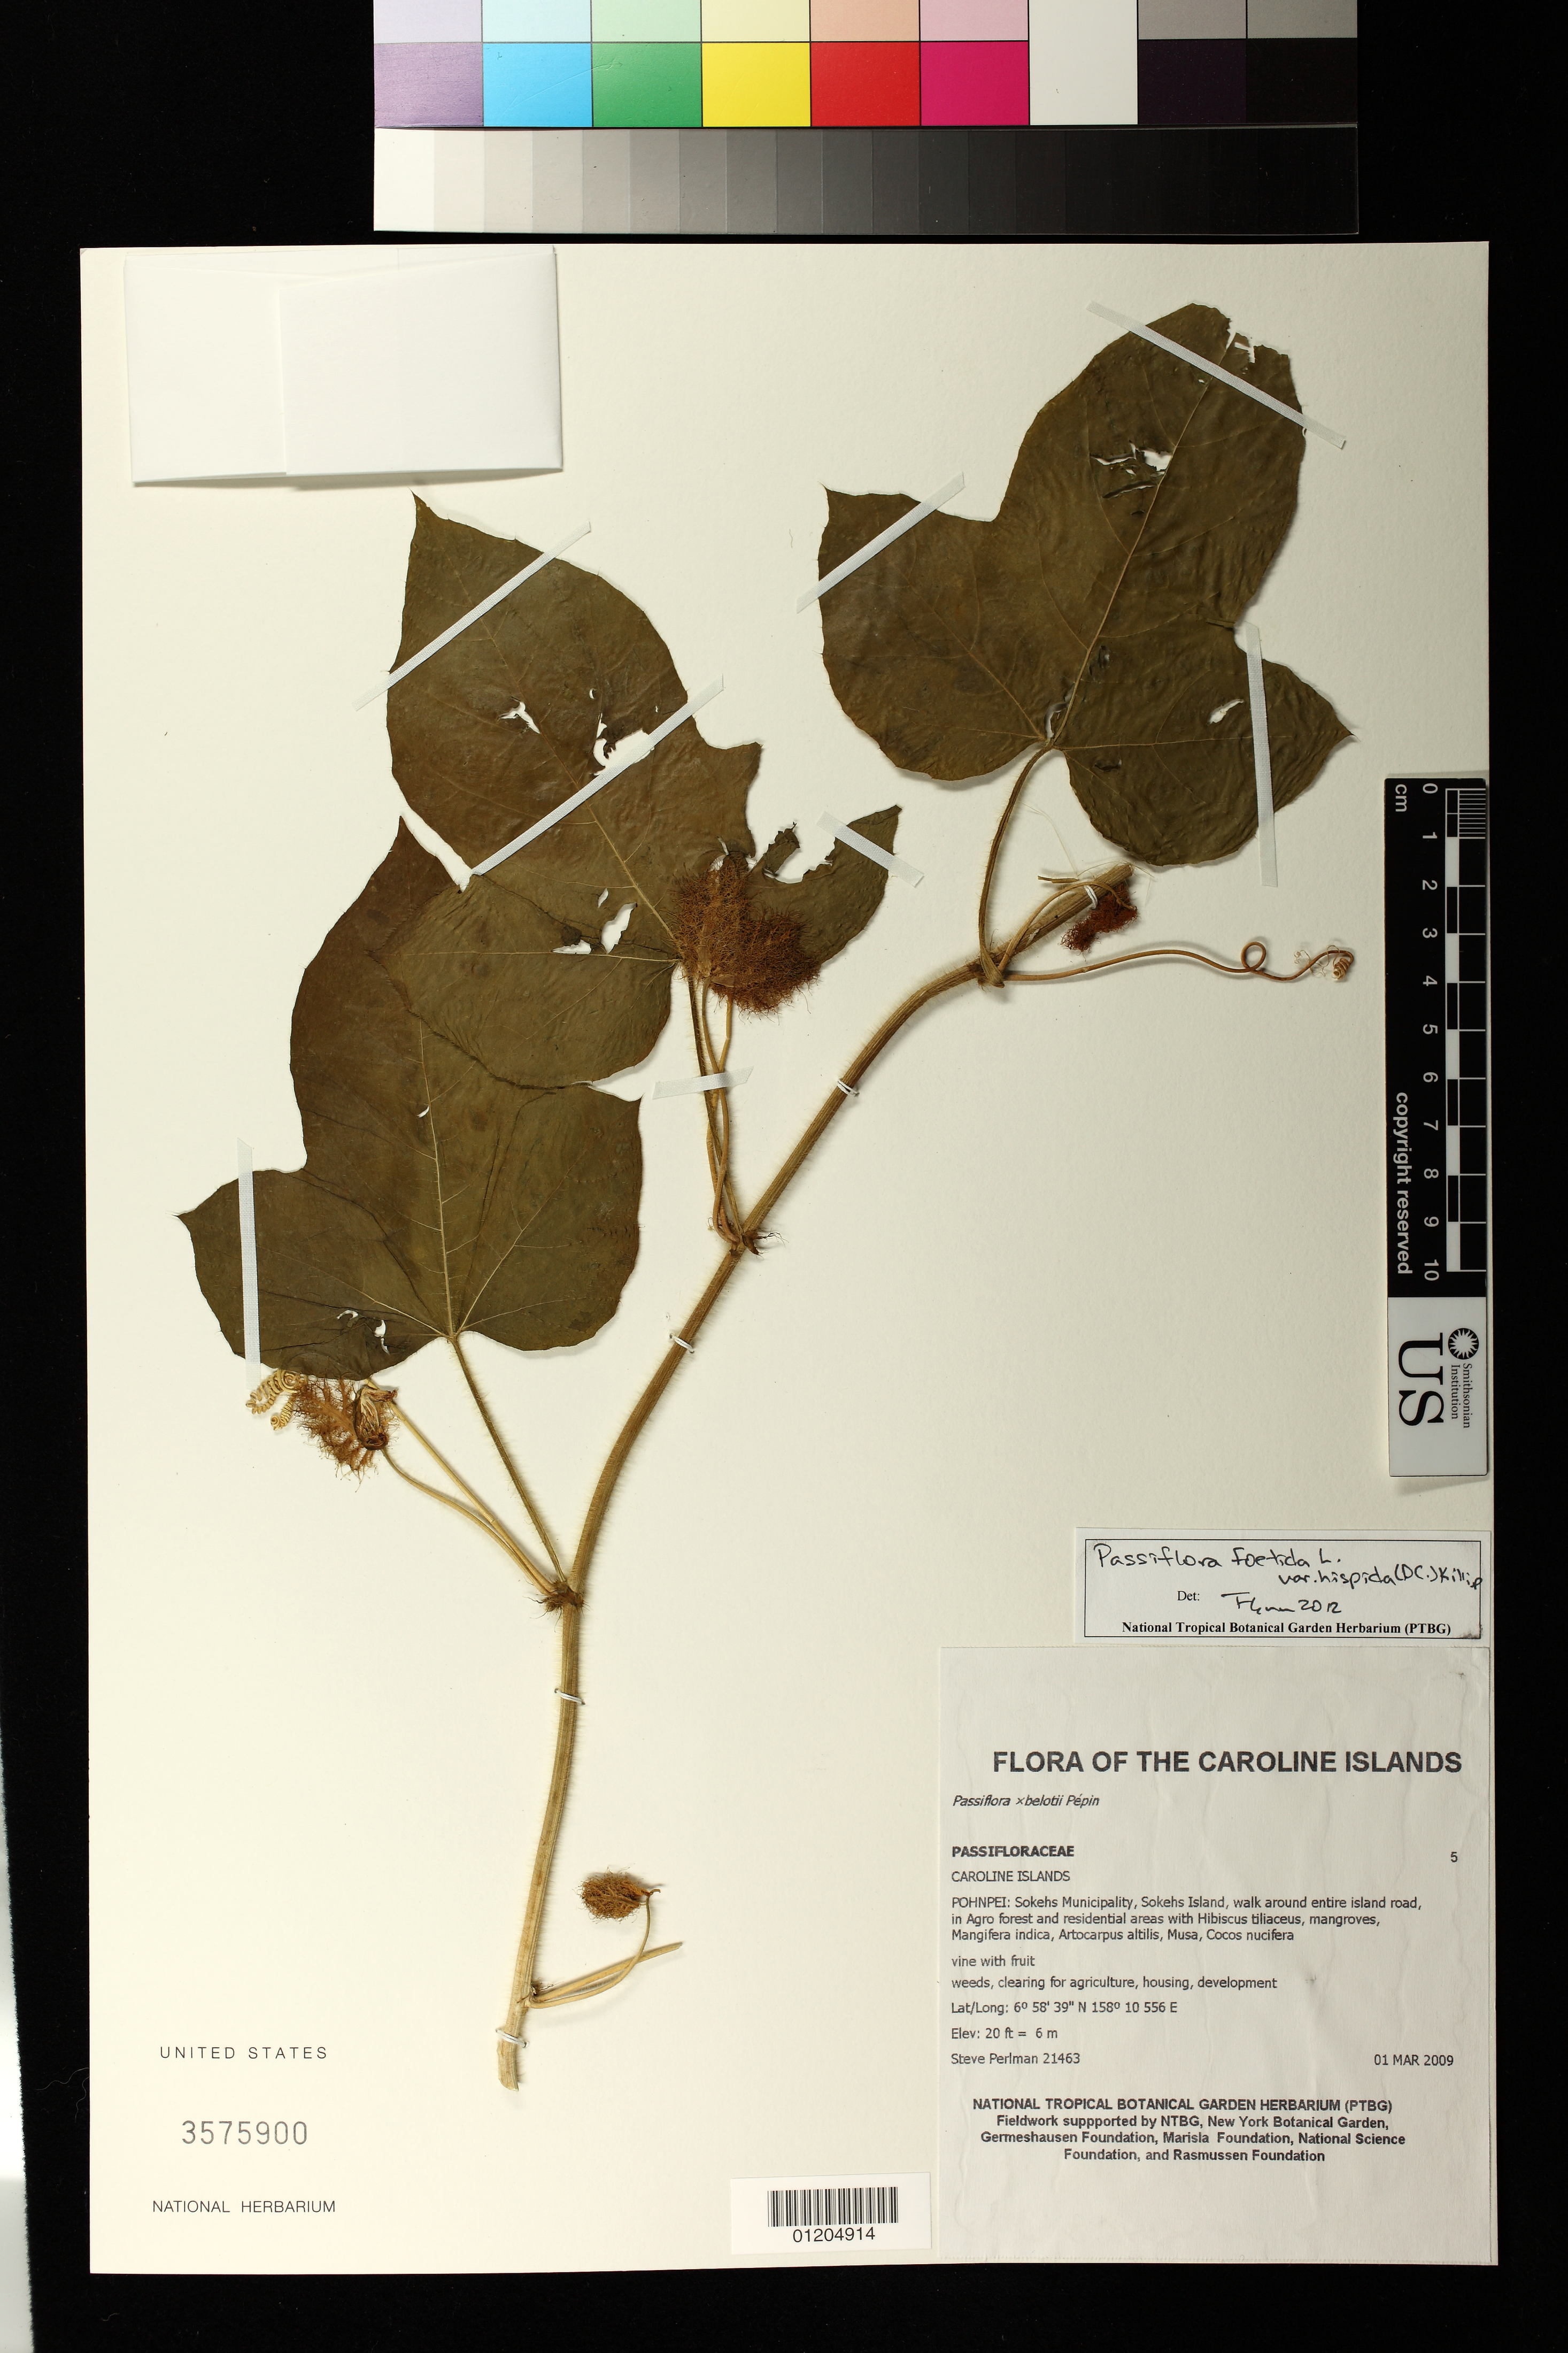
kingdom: Plantae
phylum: Tracheophyta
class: Magnoliopsida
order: Malpighiales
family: Passifloraceae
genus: Passiflora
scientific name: Passiflora foetida var. hispida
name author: (DC. ex Triana & Planch.) Killip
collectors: S. P. Perlman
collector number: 21463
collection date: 2009-03-01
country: Micronesia, Federated States of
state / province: Pohnpei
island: Pohnpei [Ponape]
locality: Sokehs Municipality, Sokehs Island, walk around entire island road, in Agro forest and residential areas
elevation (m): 6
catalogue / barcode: US 3575900